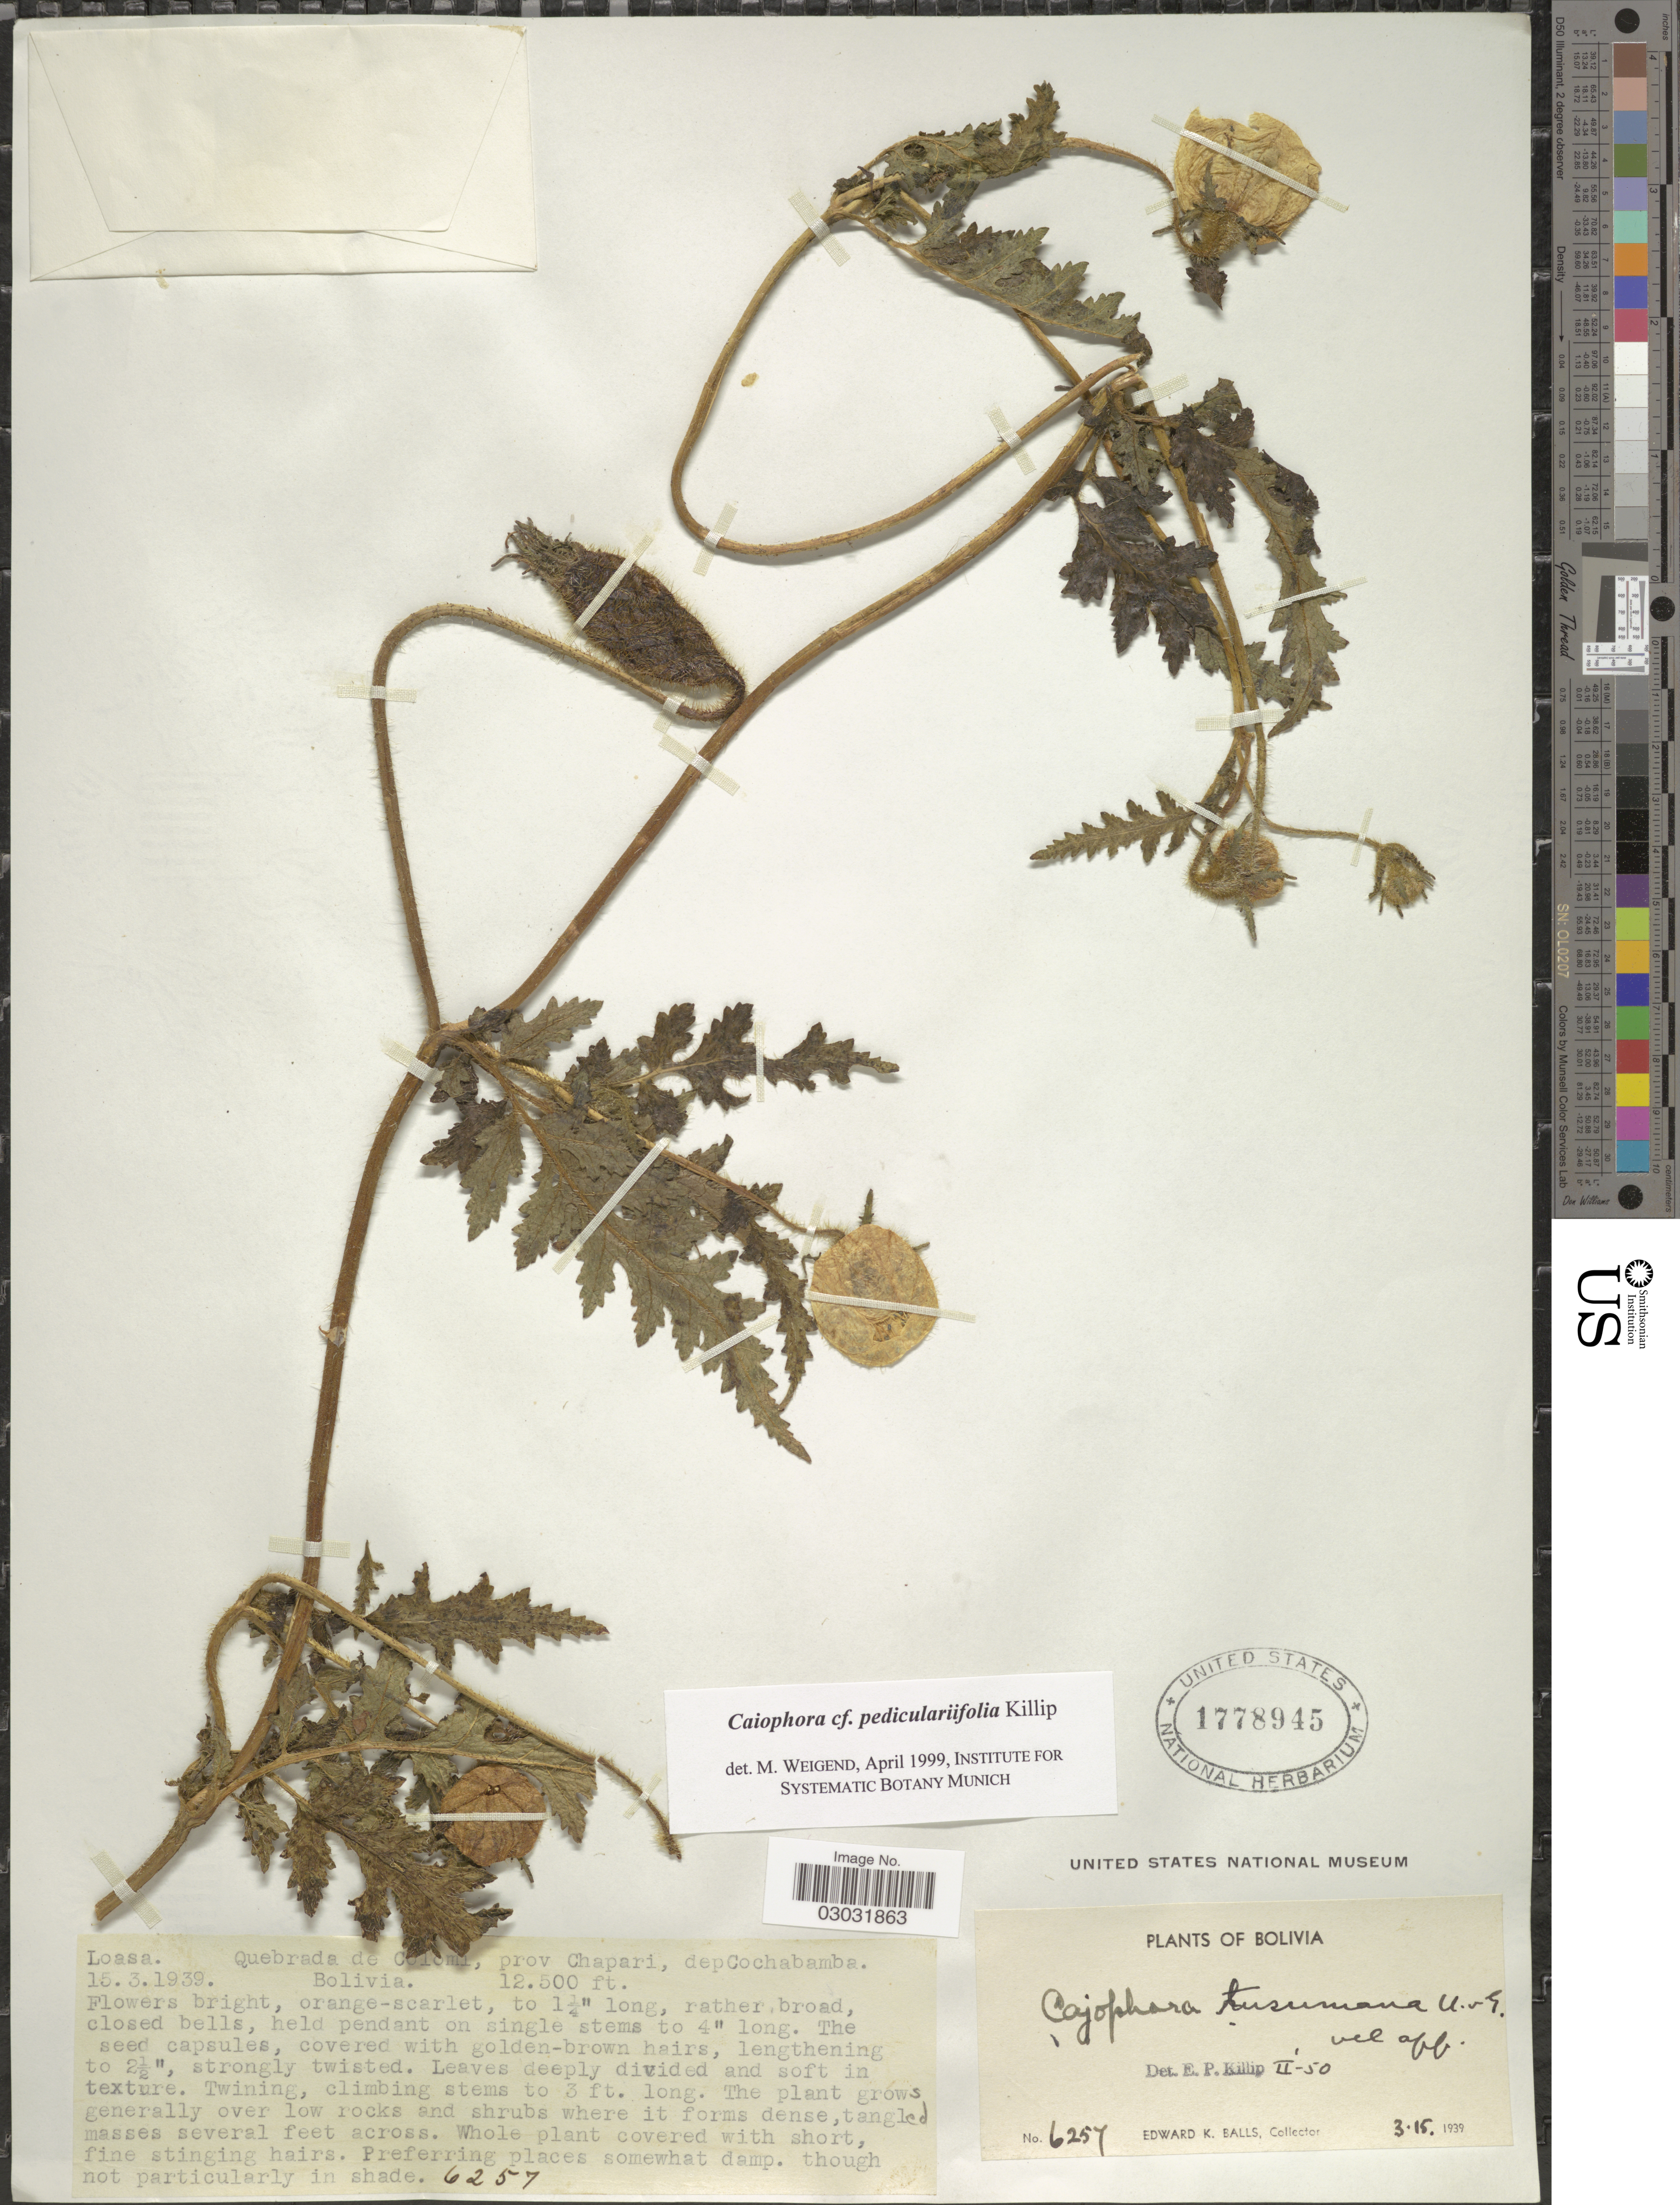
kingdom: Plantae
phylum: Tracheophyta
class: Magnoliopsida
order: Cornales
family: Loasaceae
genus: Caiophora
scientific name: Caiophora pedicularifolia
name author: Killip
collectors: E. K. Balls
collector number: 6257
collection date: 1939-03-15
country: Bolivia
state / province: Cochabamba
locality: Quebrada de Colomi, prov Chapari, dep Cochabamba.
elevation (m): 3810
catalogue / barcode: US 1778945